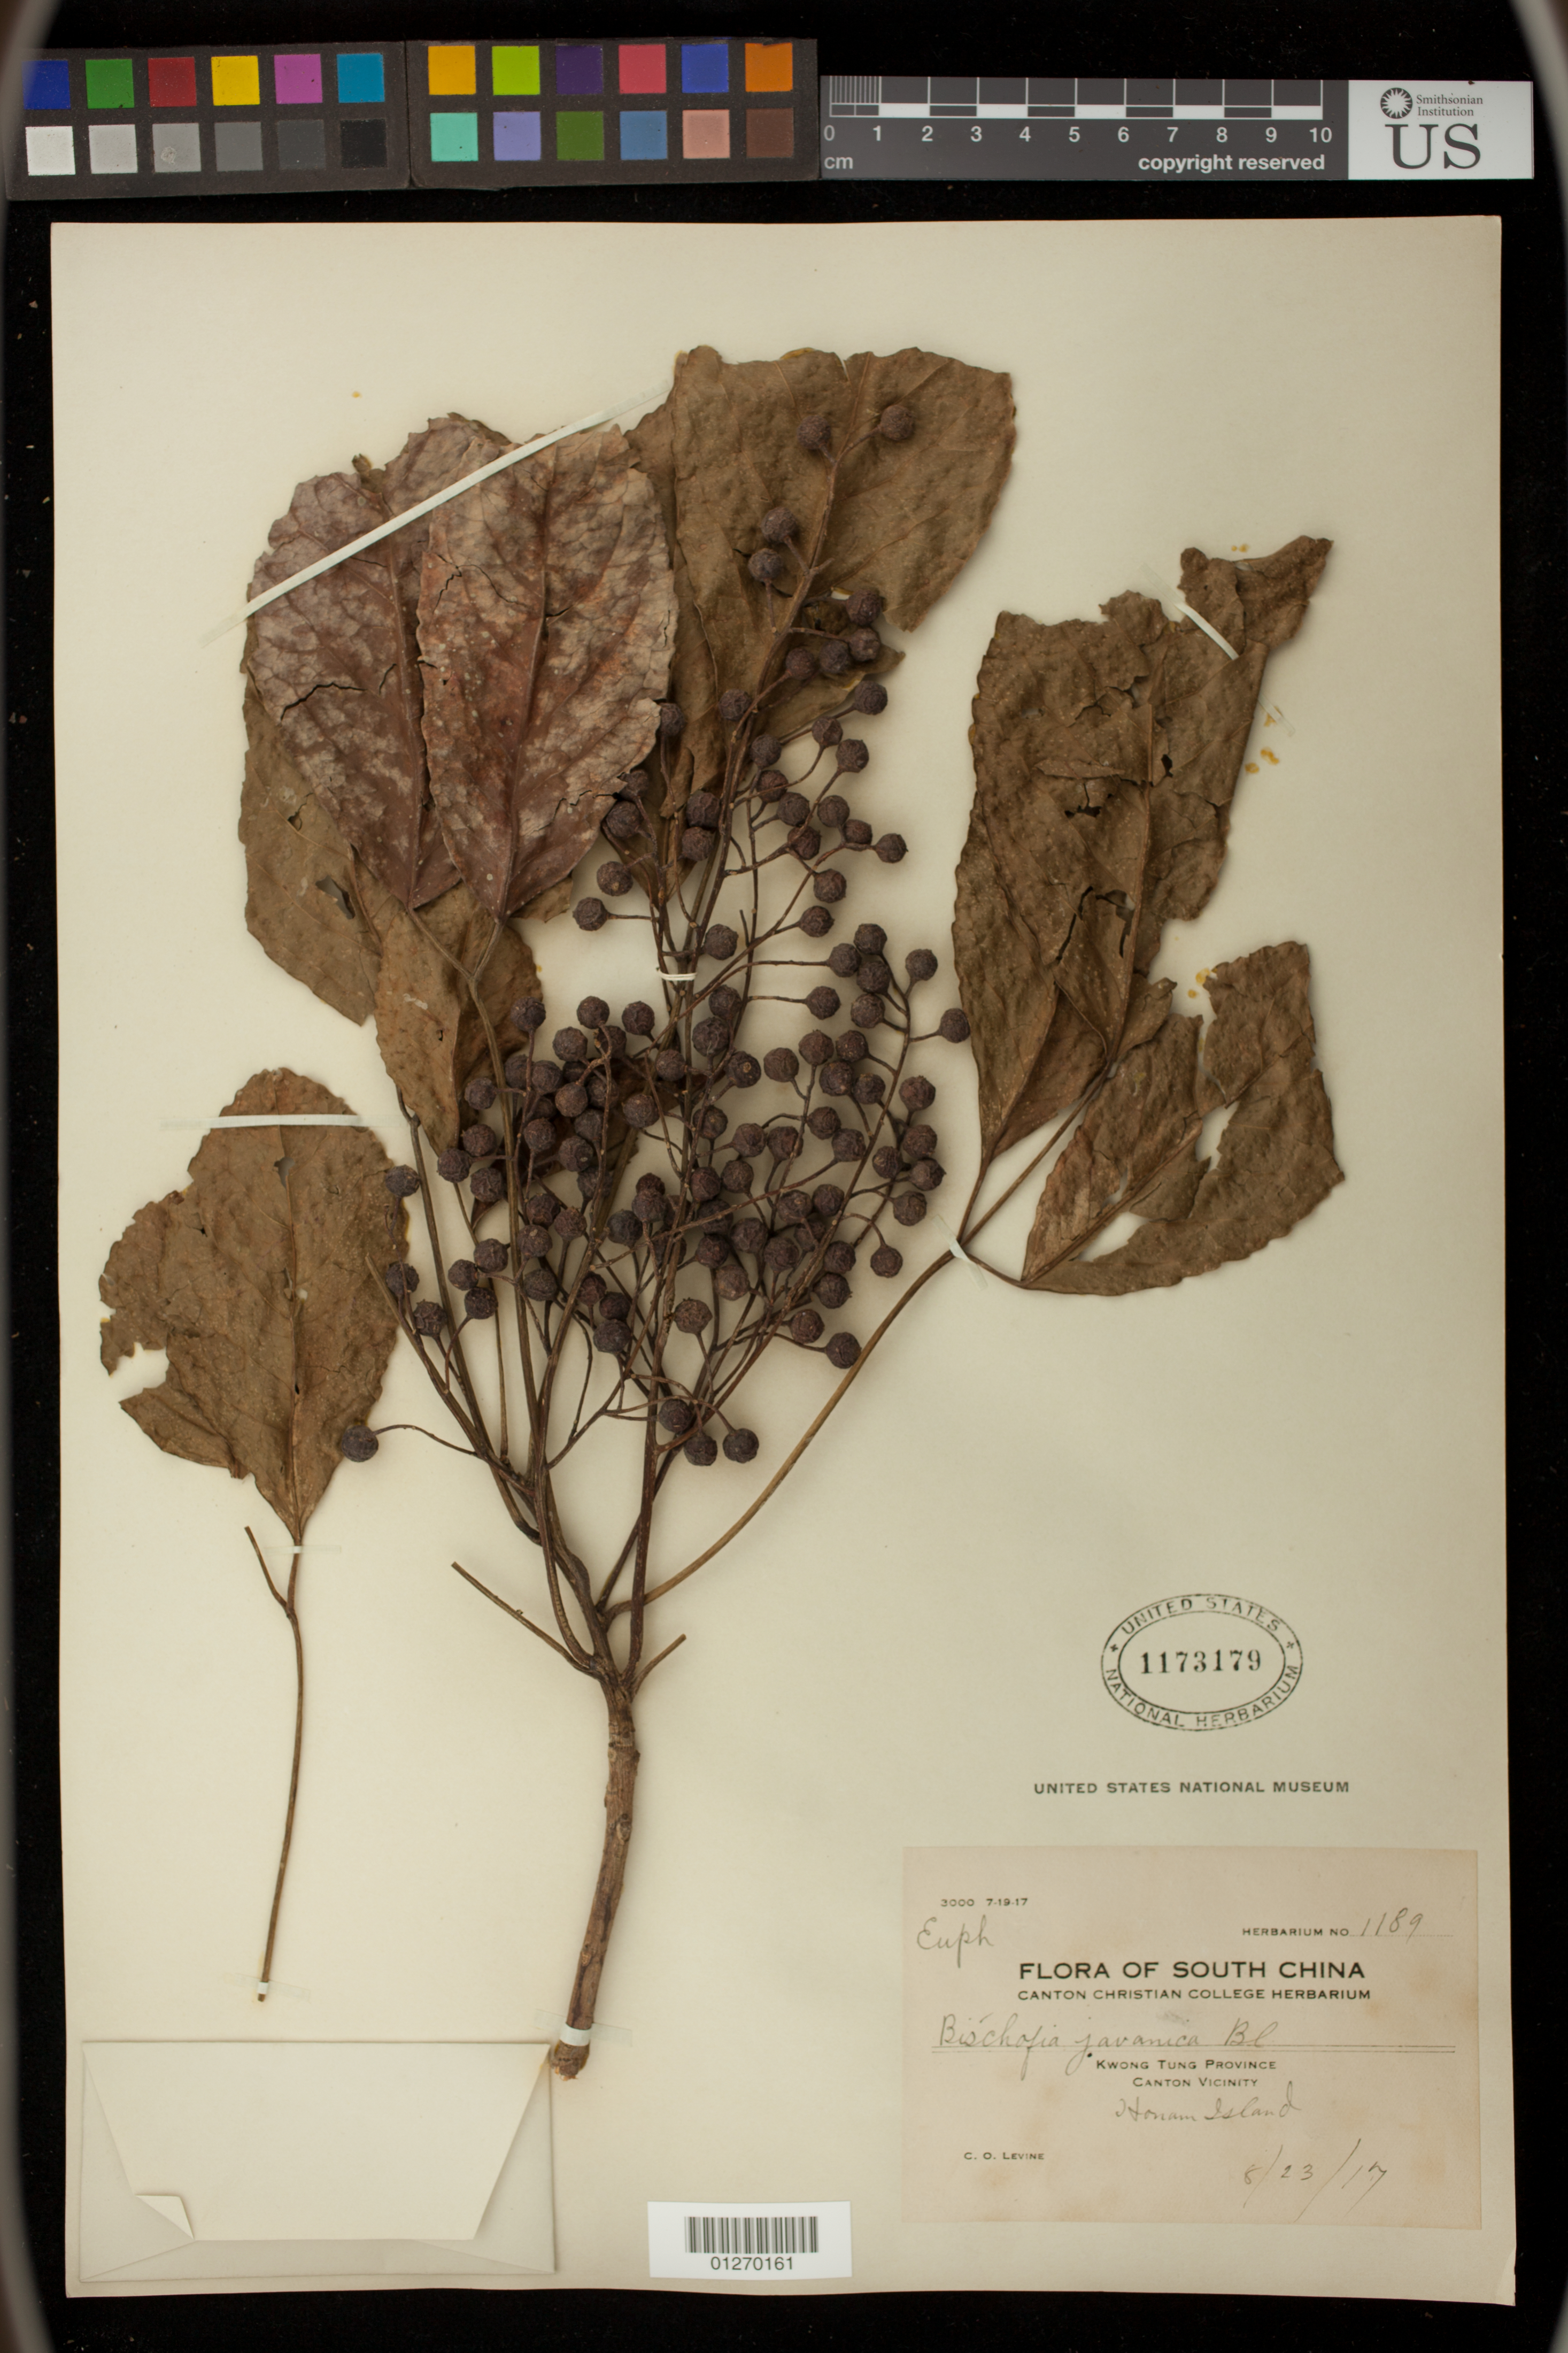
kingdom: Plantae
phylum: Tracheophyta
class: Magnoliopsida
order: Malpighiales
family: Phyllanthaceae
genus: Bischofia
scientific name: Bischofia javanica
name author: Blume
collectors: C. O. Levine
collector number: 1189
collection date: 1917-08-23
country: China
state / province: Guangdong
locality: Kwong Tung [Kwangtung][Guangdong] Province, Canton Vicinity, Honam Island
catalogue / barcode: US 1173179